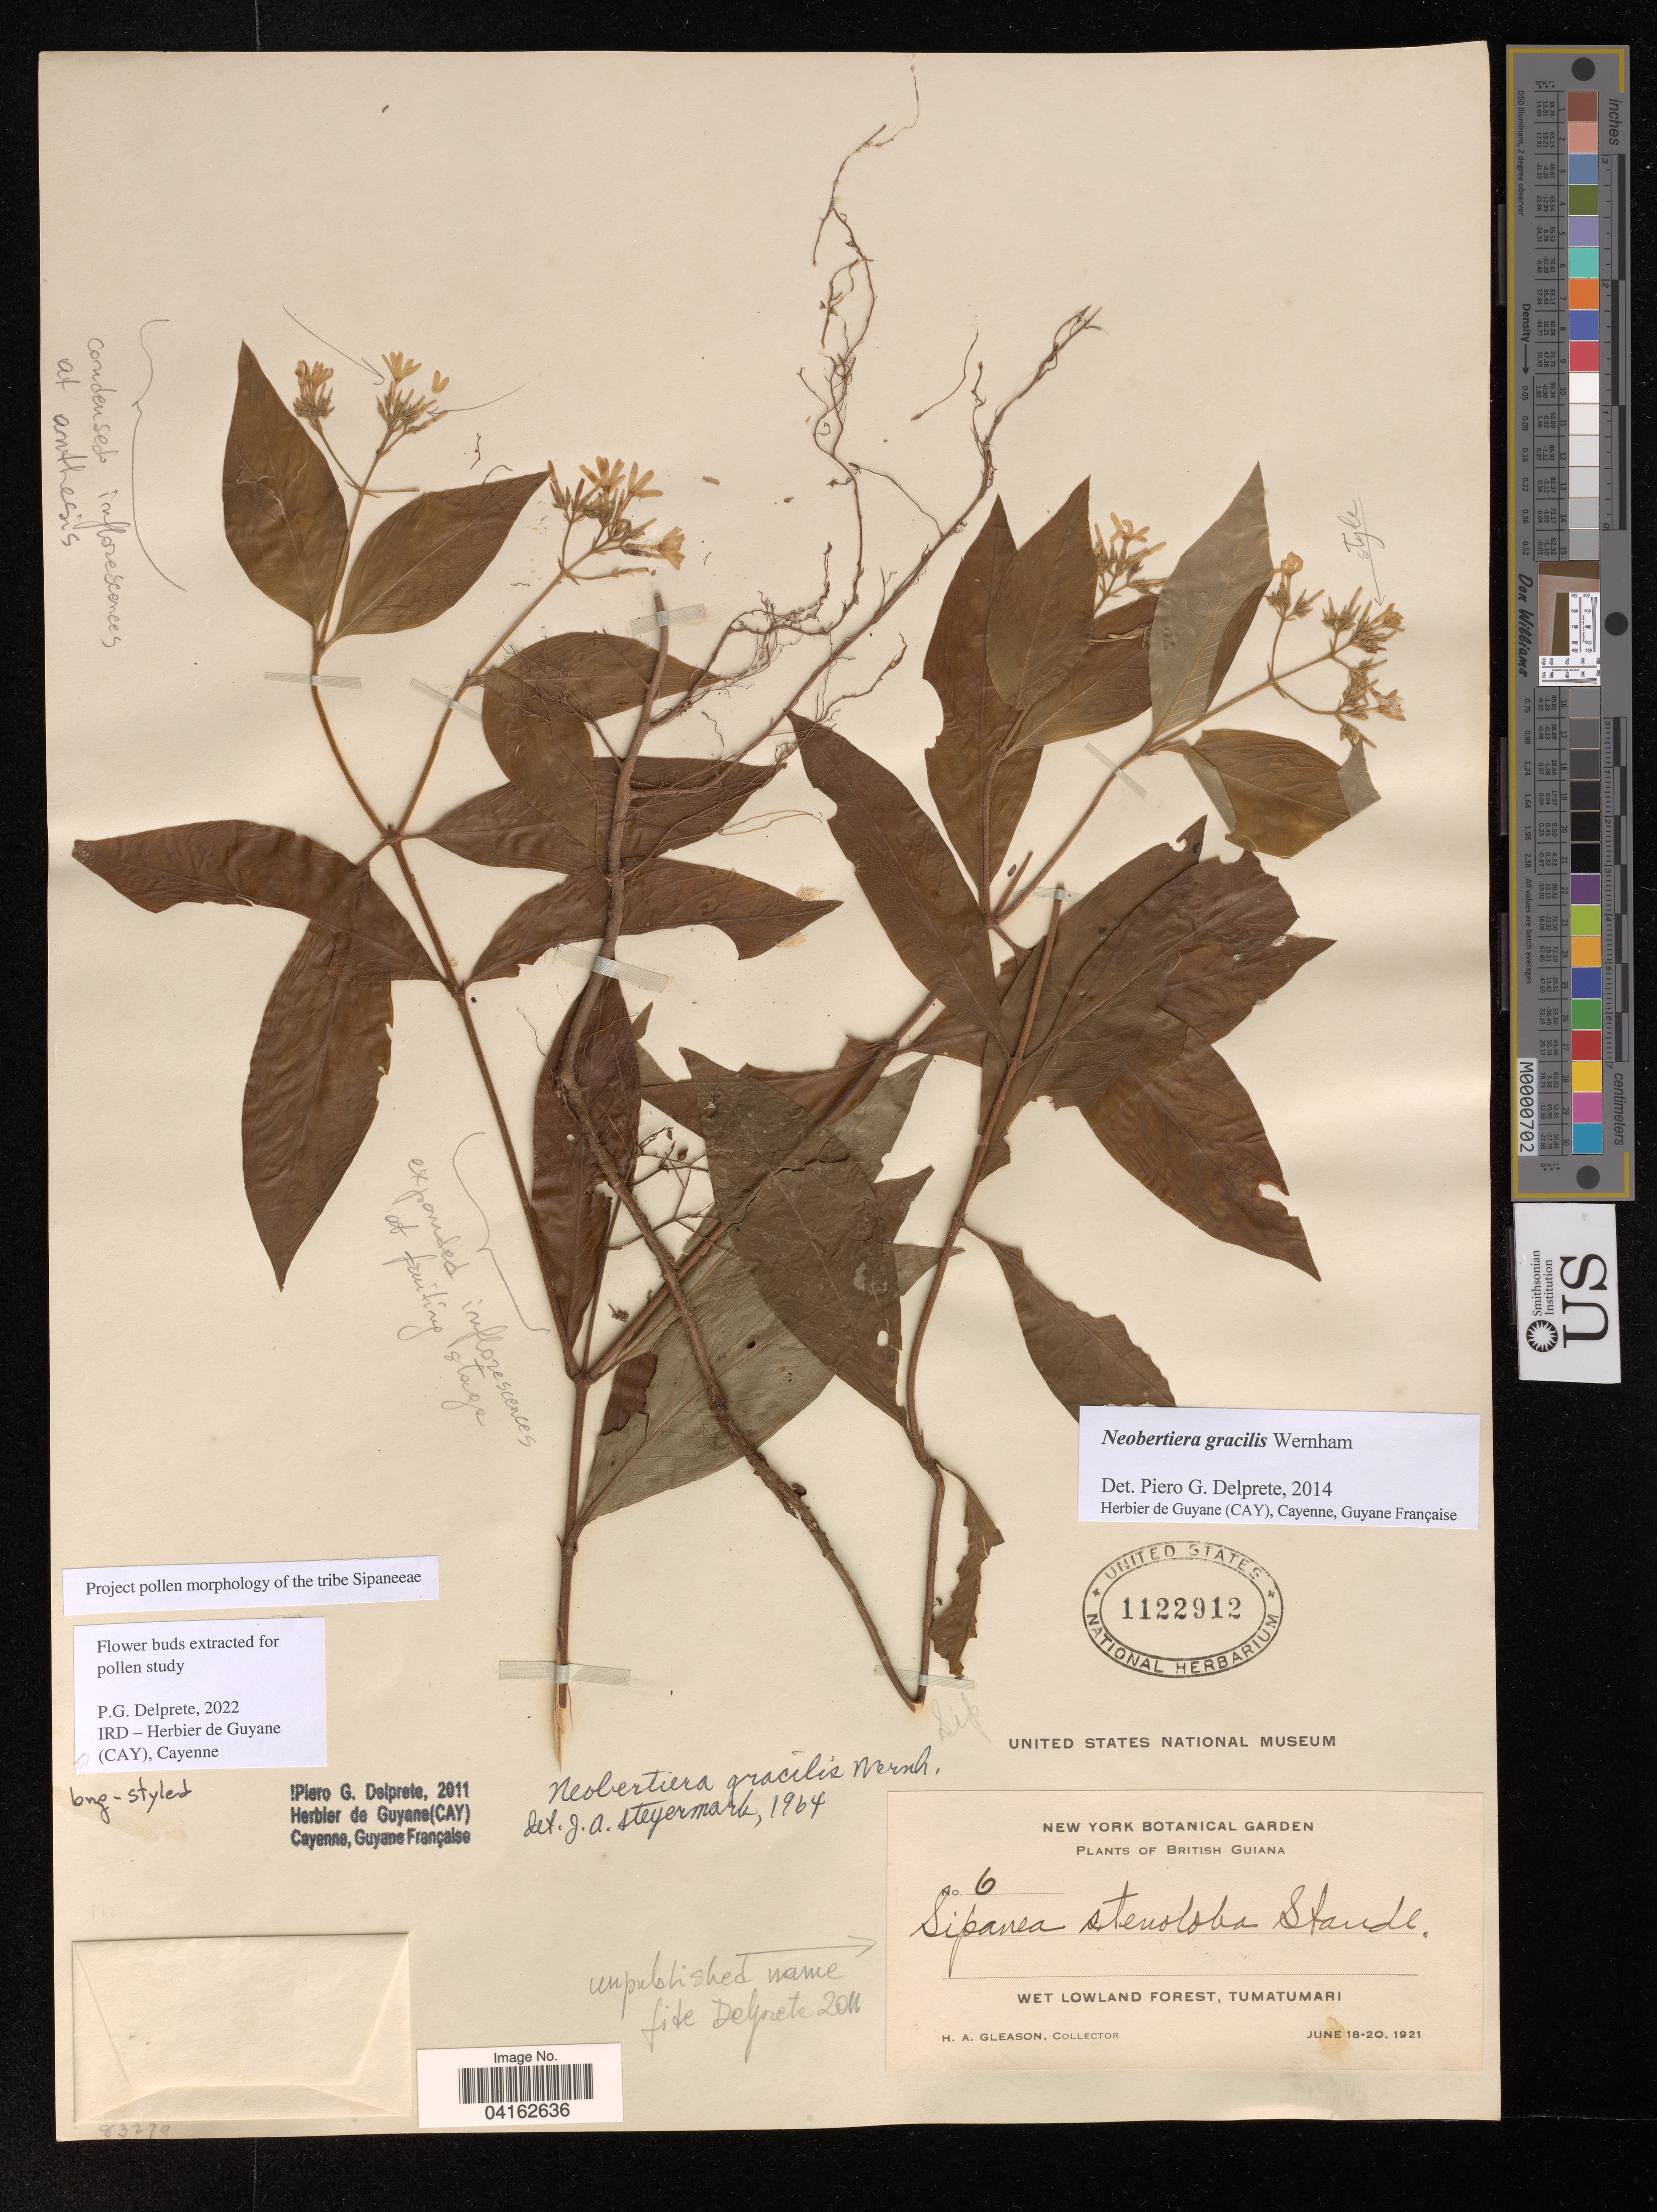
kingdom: Plantae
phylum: Tracheophyta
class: Magnoliopsida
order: Gentianales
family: Rubiaceae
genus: Neobertiera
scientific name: Neobertiera gracilis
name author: Wernham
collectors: H. Gleason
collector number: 6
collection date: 1921-06-18/1921-06-20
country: Guyana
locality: British Guiana. Wel lowland forest, Tumatumari.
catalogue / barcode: US 1122912